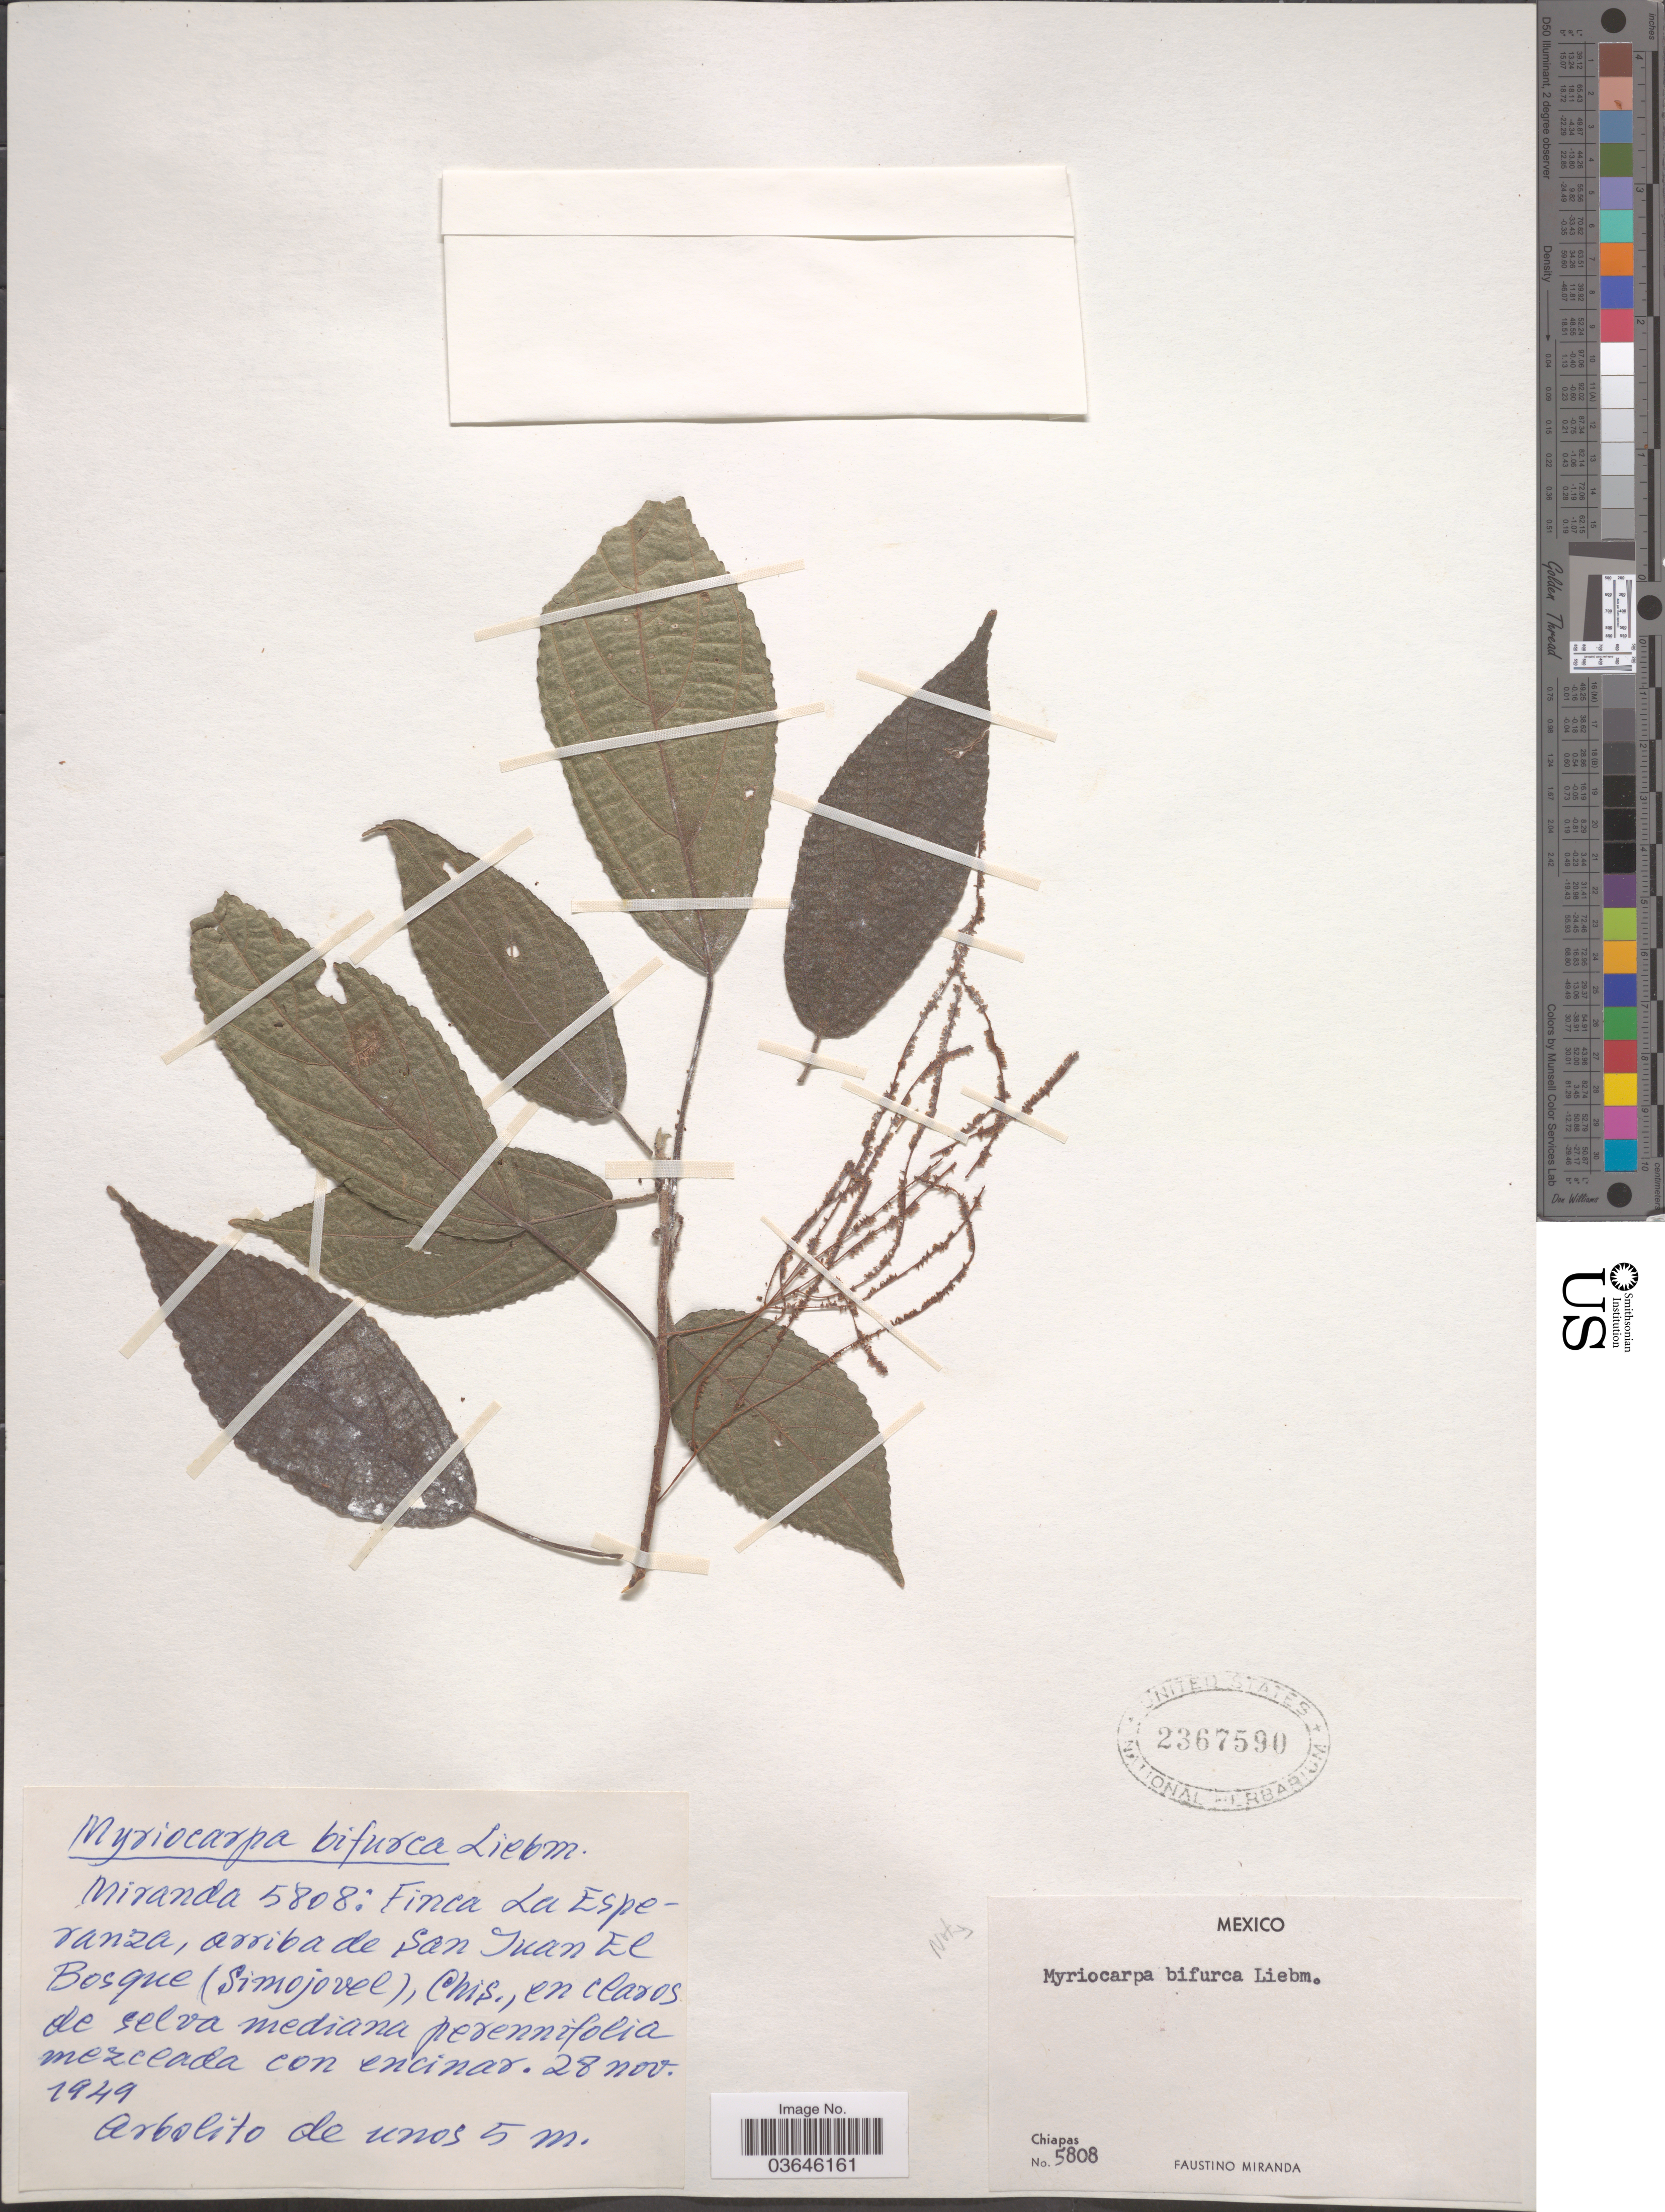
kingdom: Plantae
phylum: Tracheophyta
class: Magnoliopsida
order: Rosales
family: Urticaceae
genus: Myriocarpa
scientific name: Myriocarpa sp.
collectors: F. Miranda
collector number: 5808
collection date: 1949-11-28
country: Mexico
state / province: Chiapas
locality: Finca La Esperanza, arriba de San Juan El Bosque (Simojovel).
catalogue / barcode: US 2367590